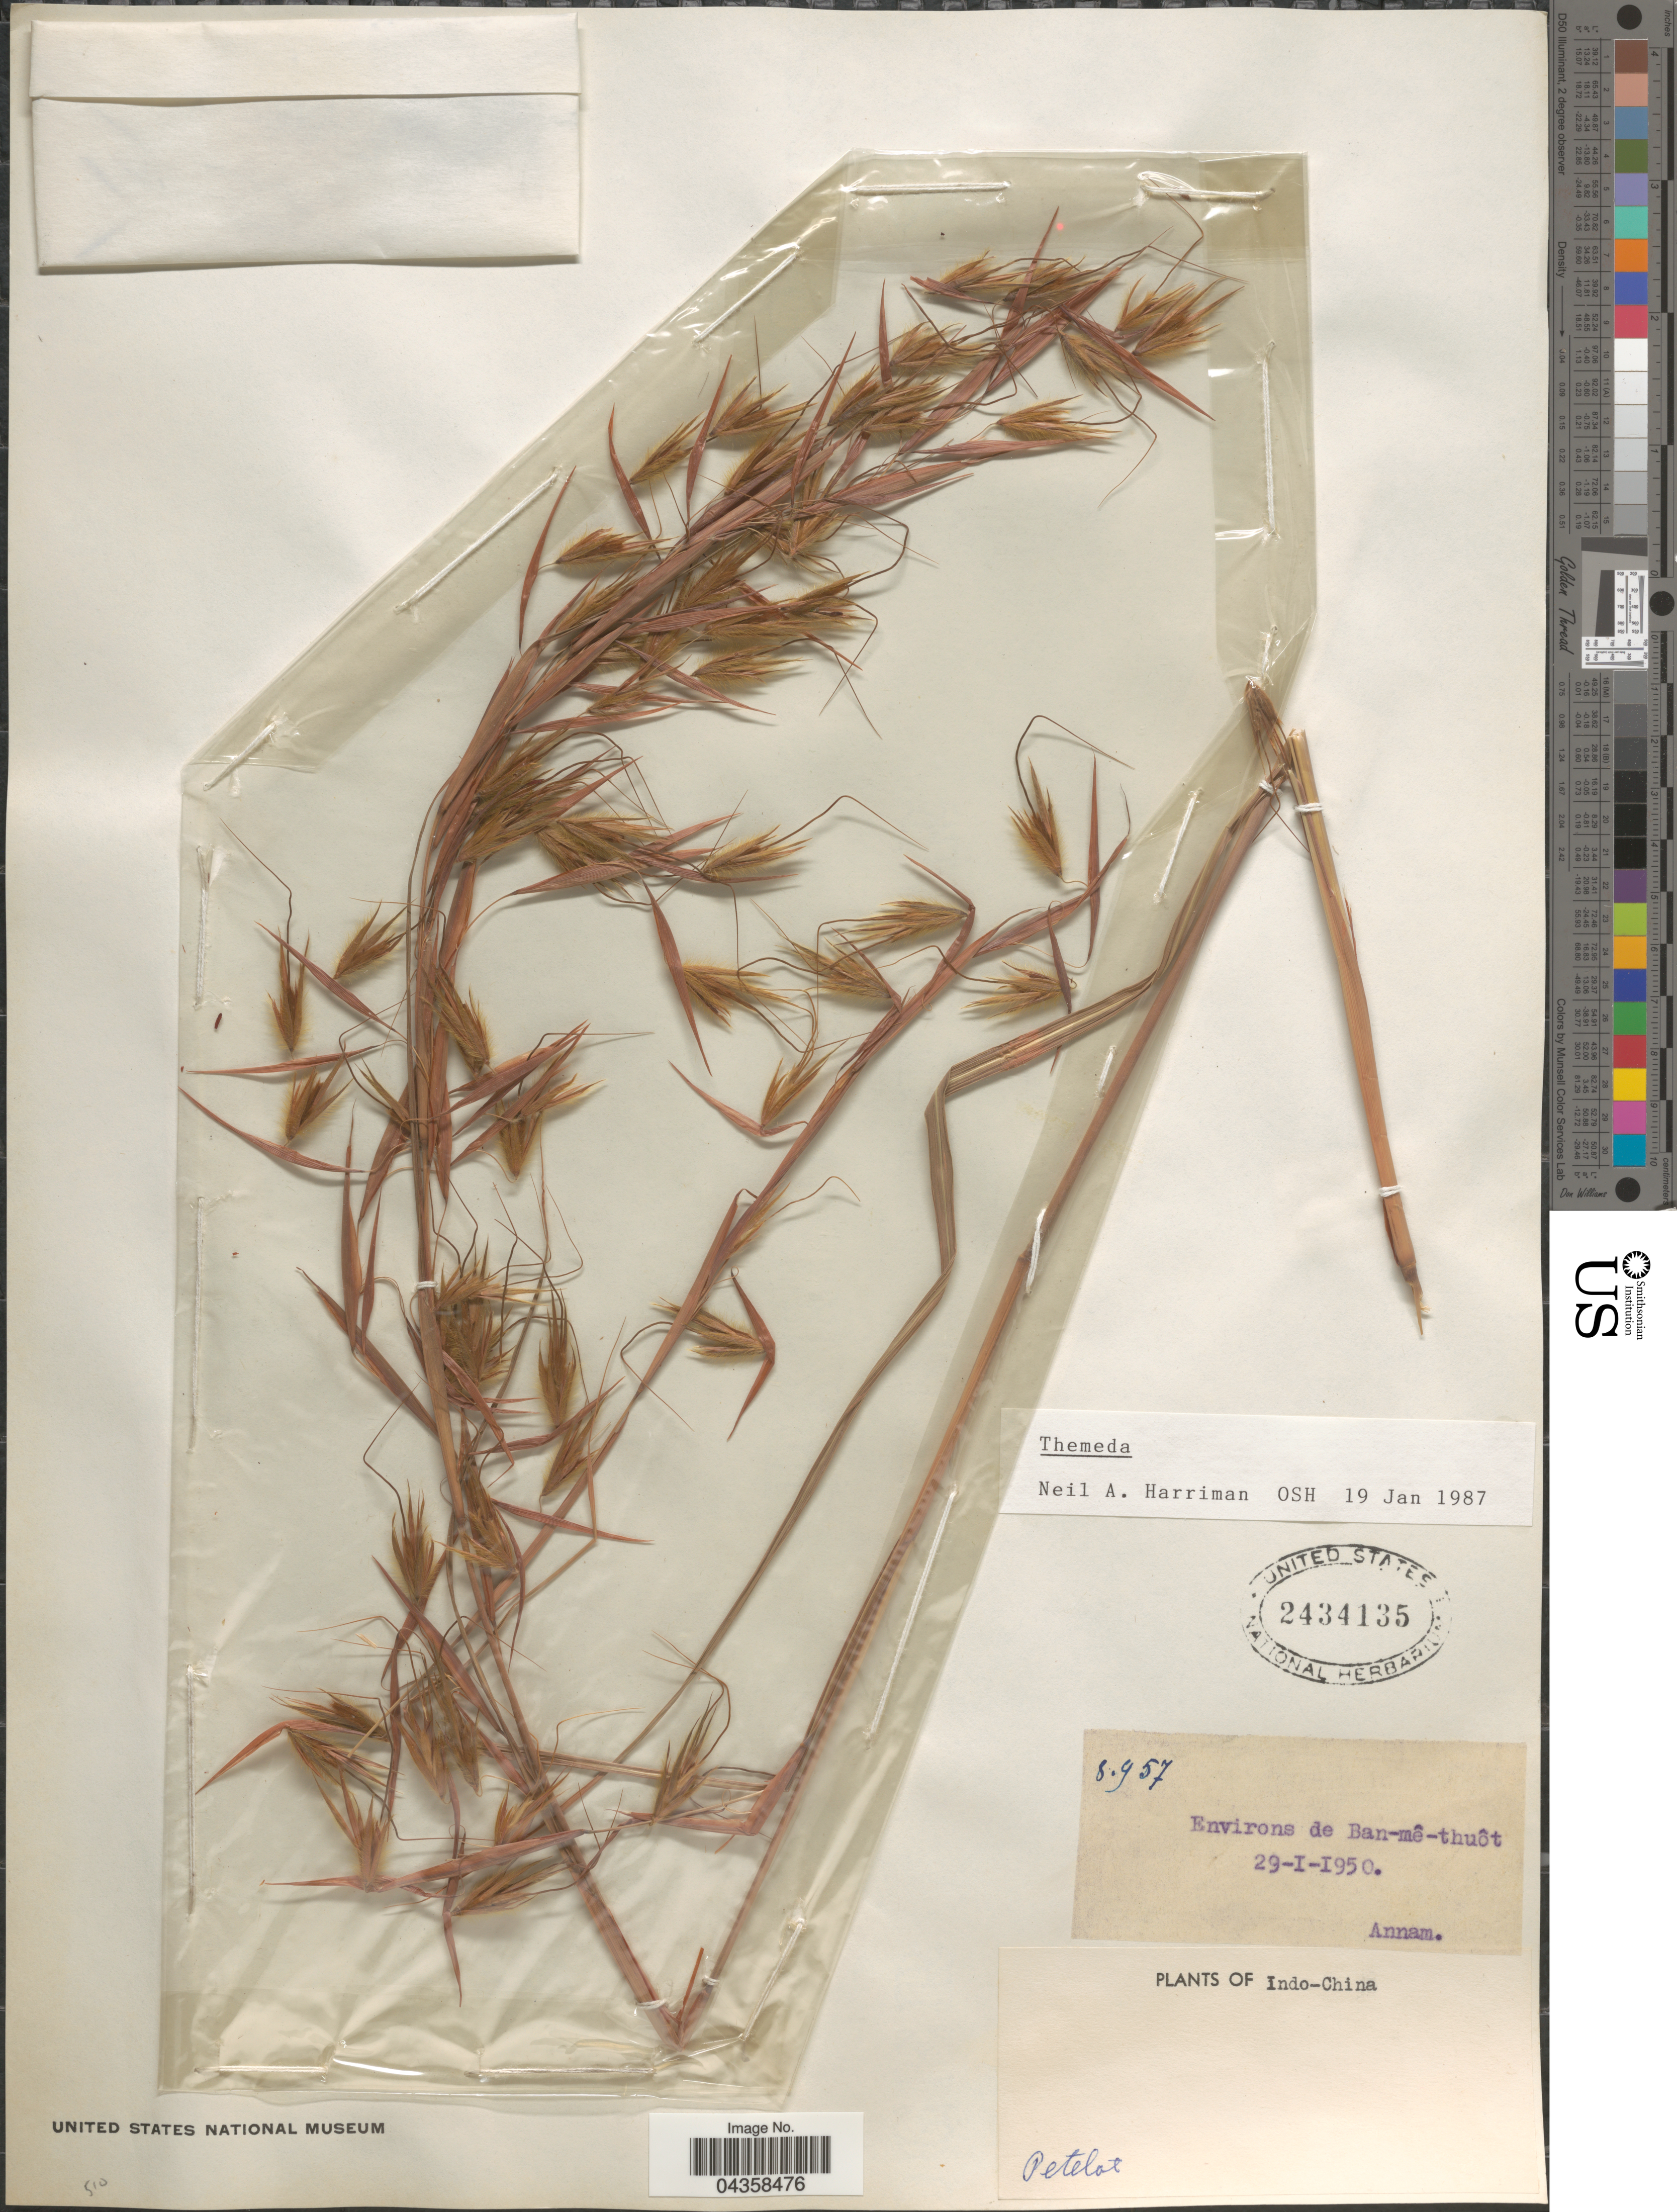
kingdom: Plantae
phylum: Tracheophyta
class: Liliopsida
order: Poales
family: Poaceae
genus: Themeda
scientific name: Themeda sp.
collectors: Pételot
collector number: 8957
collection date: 1950-01-29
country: Vietnam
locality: Environs de Ban-mê-thuôt. Annam. Indo-China.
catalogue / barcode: US 2434135